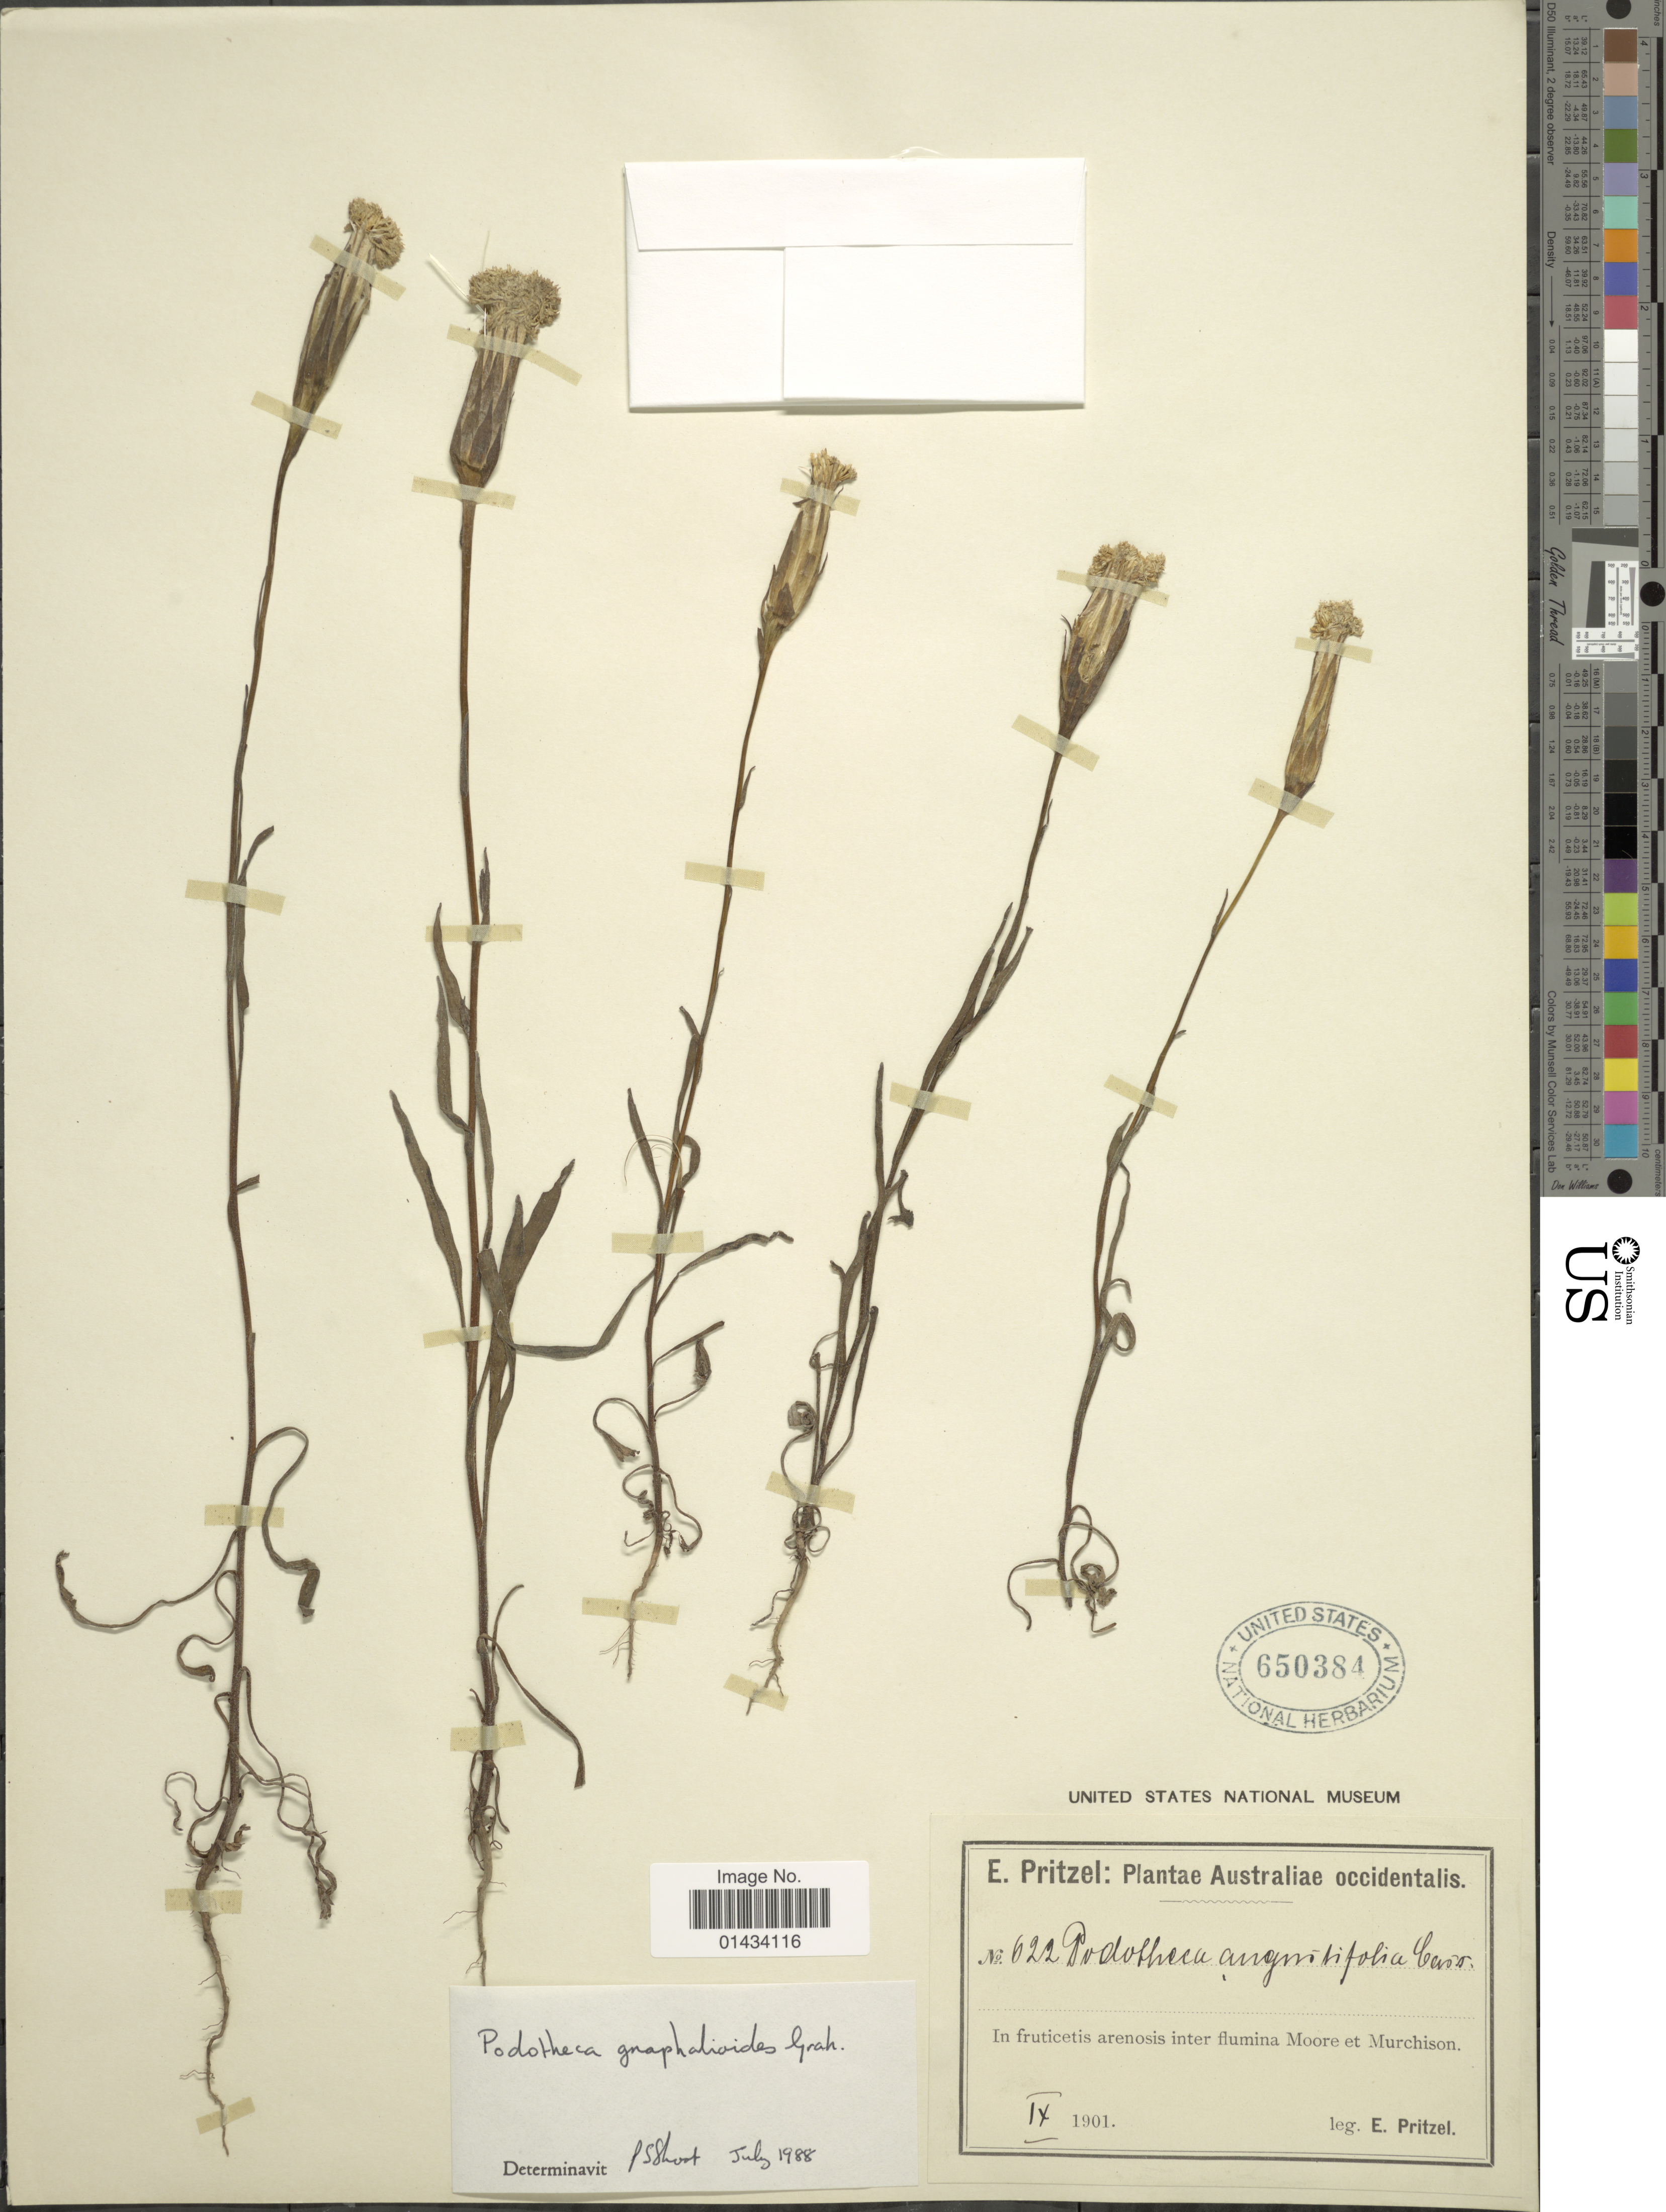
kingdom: Plantae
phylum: Tracheophyta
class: Magnoliopsida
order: Asterales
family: Asteraceae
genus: Podotheca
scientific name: Podotheca gnaphalioides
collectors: E. G. Pritzel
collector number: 622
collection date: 1901-09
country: Australia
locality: Australiae occidentalis, in fructicetis arenosis inter flumina Moore et Murchison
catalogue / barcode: US 650384